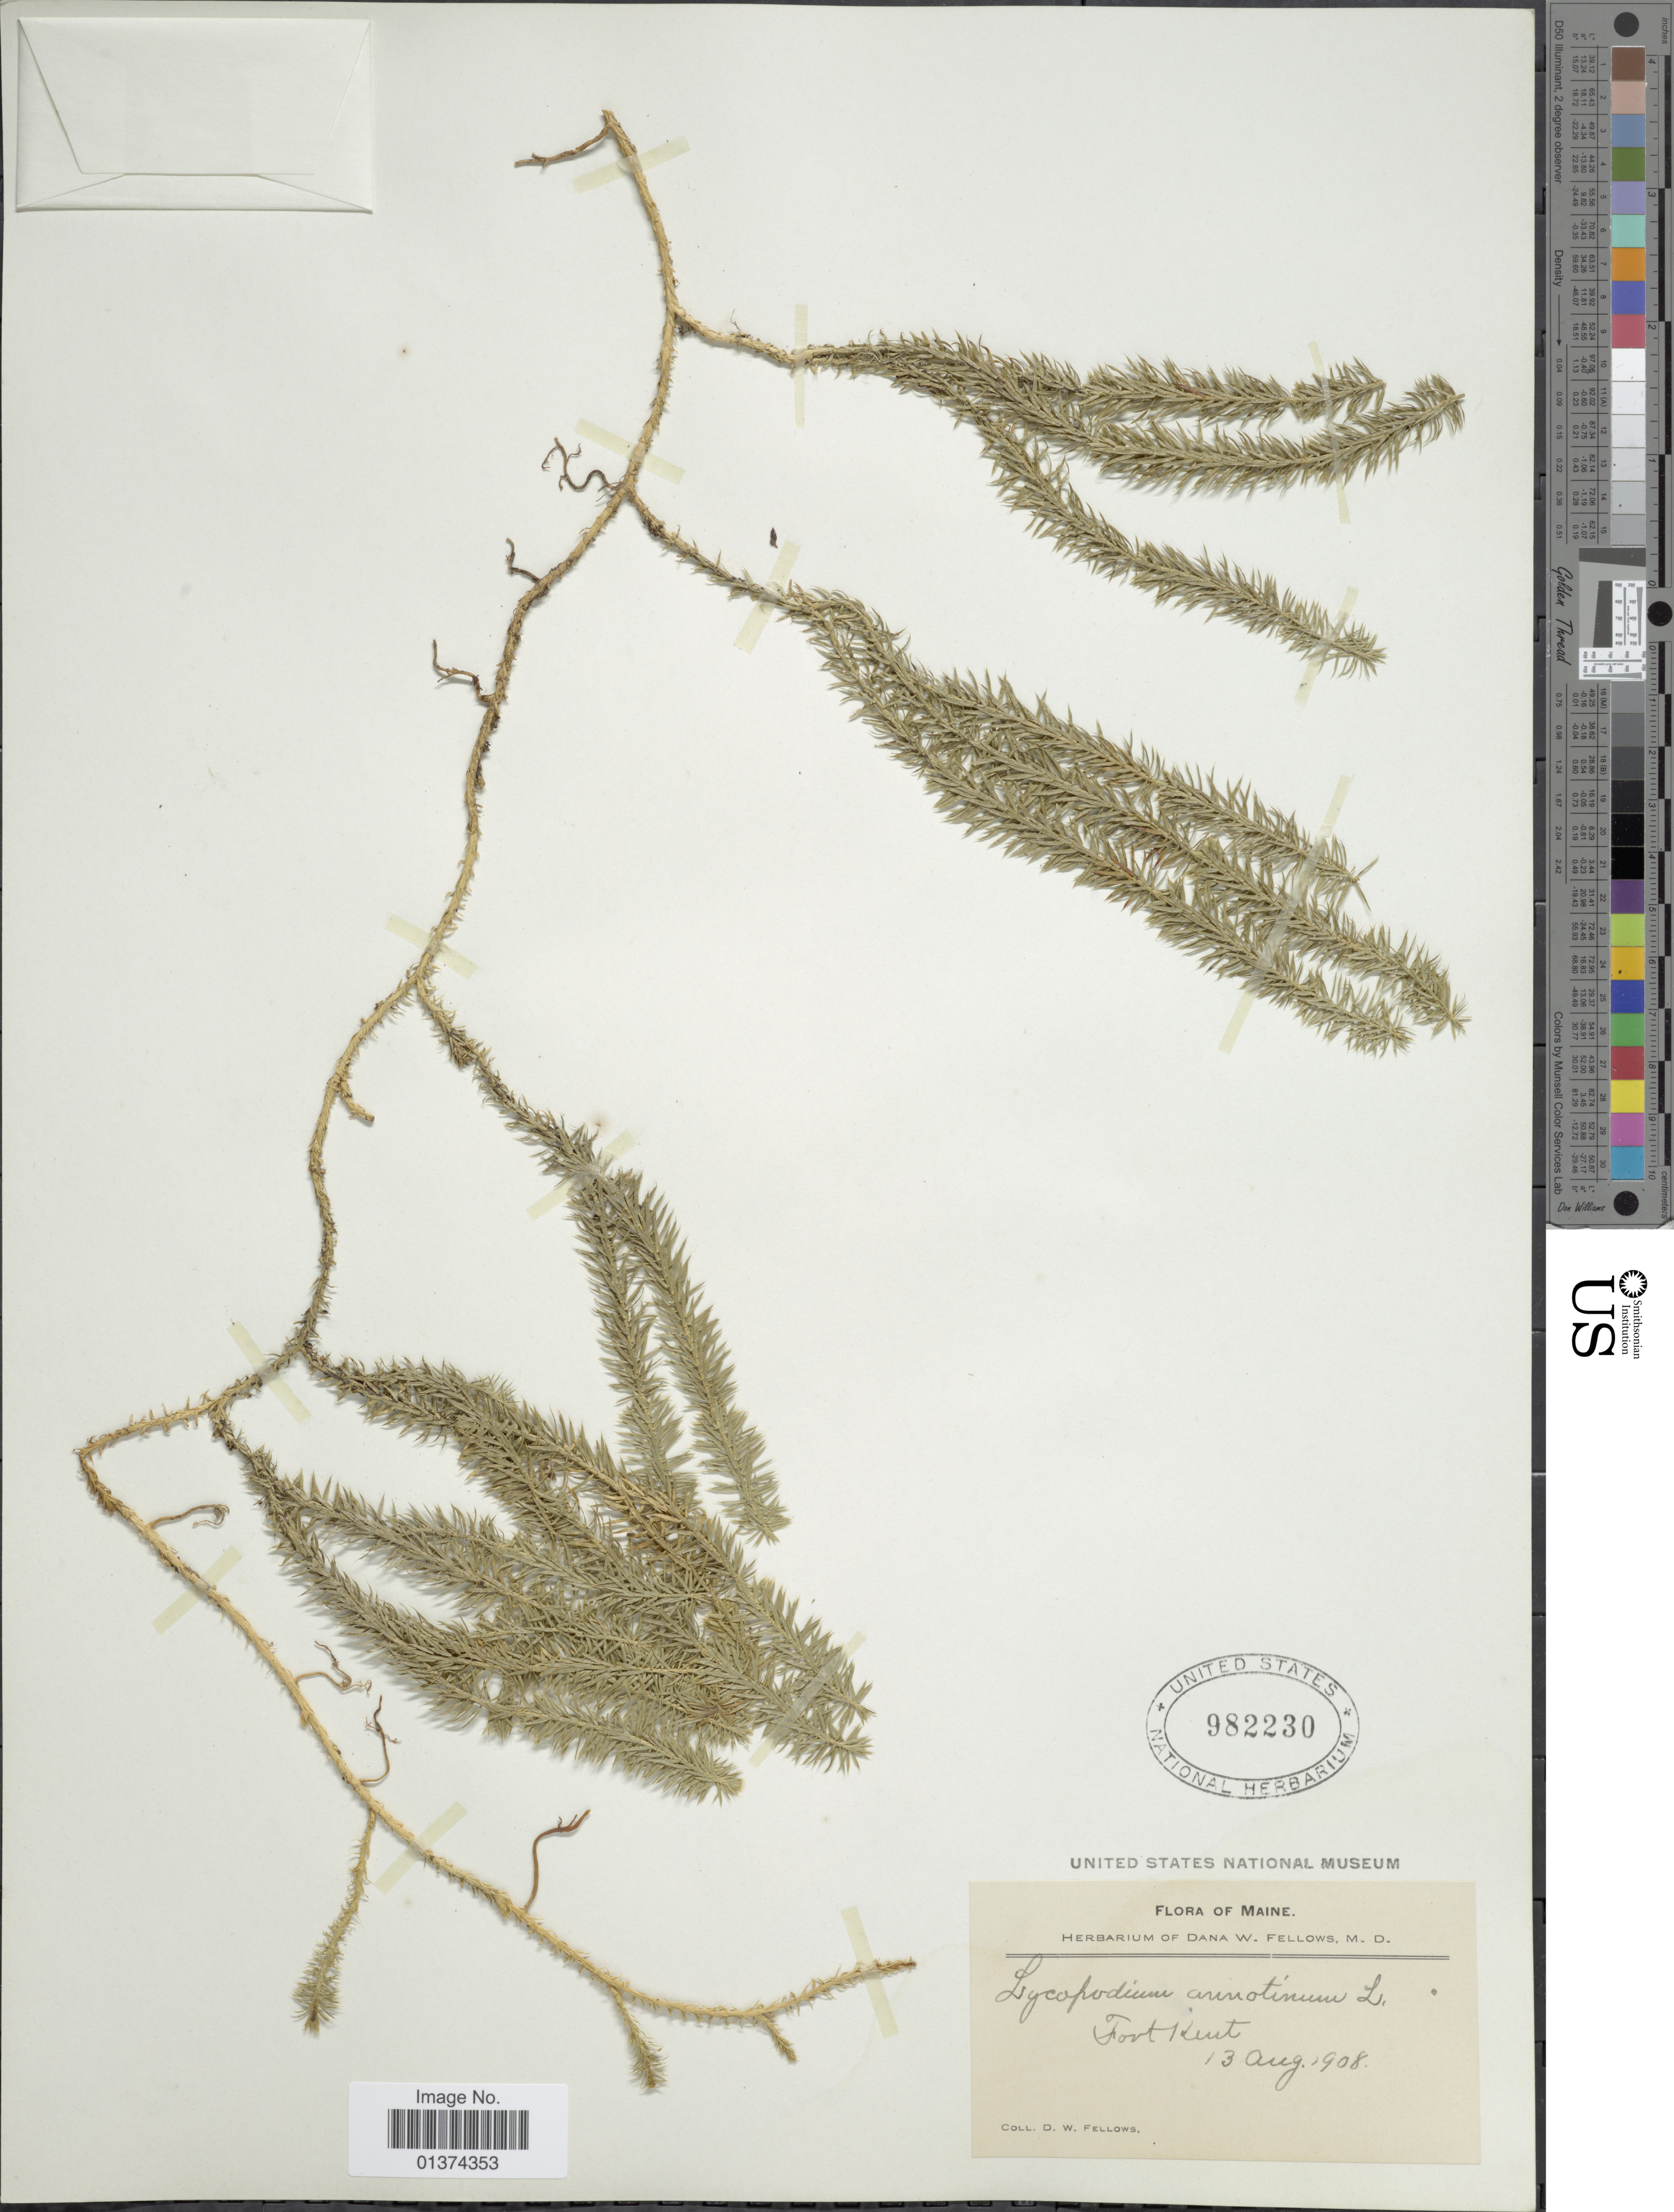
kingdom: Plantae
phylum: Tracheophyta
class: Lycopodiopsida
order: Lycopodiales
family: Lycopodiaceae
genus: Spinulum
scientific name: Spinulum annotinum subsp. annotinum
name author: (L.) A. Haines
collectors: D. W. Fellows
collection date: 1908-08-13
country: United States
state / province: Maine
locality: Fort Kent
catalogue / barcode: US 982230